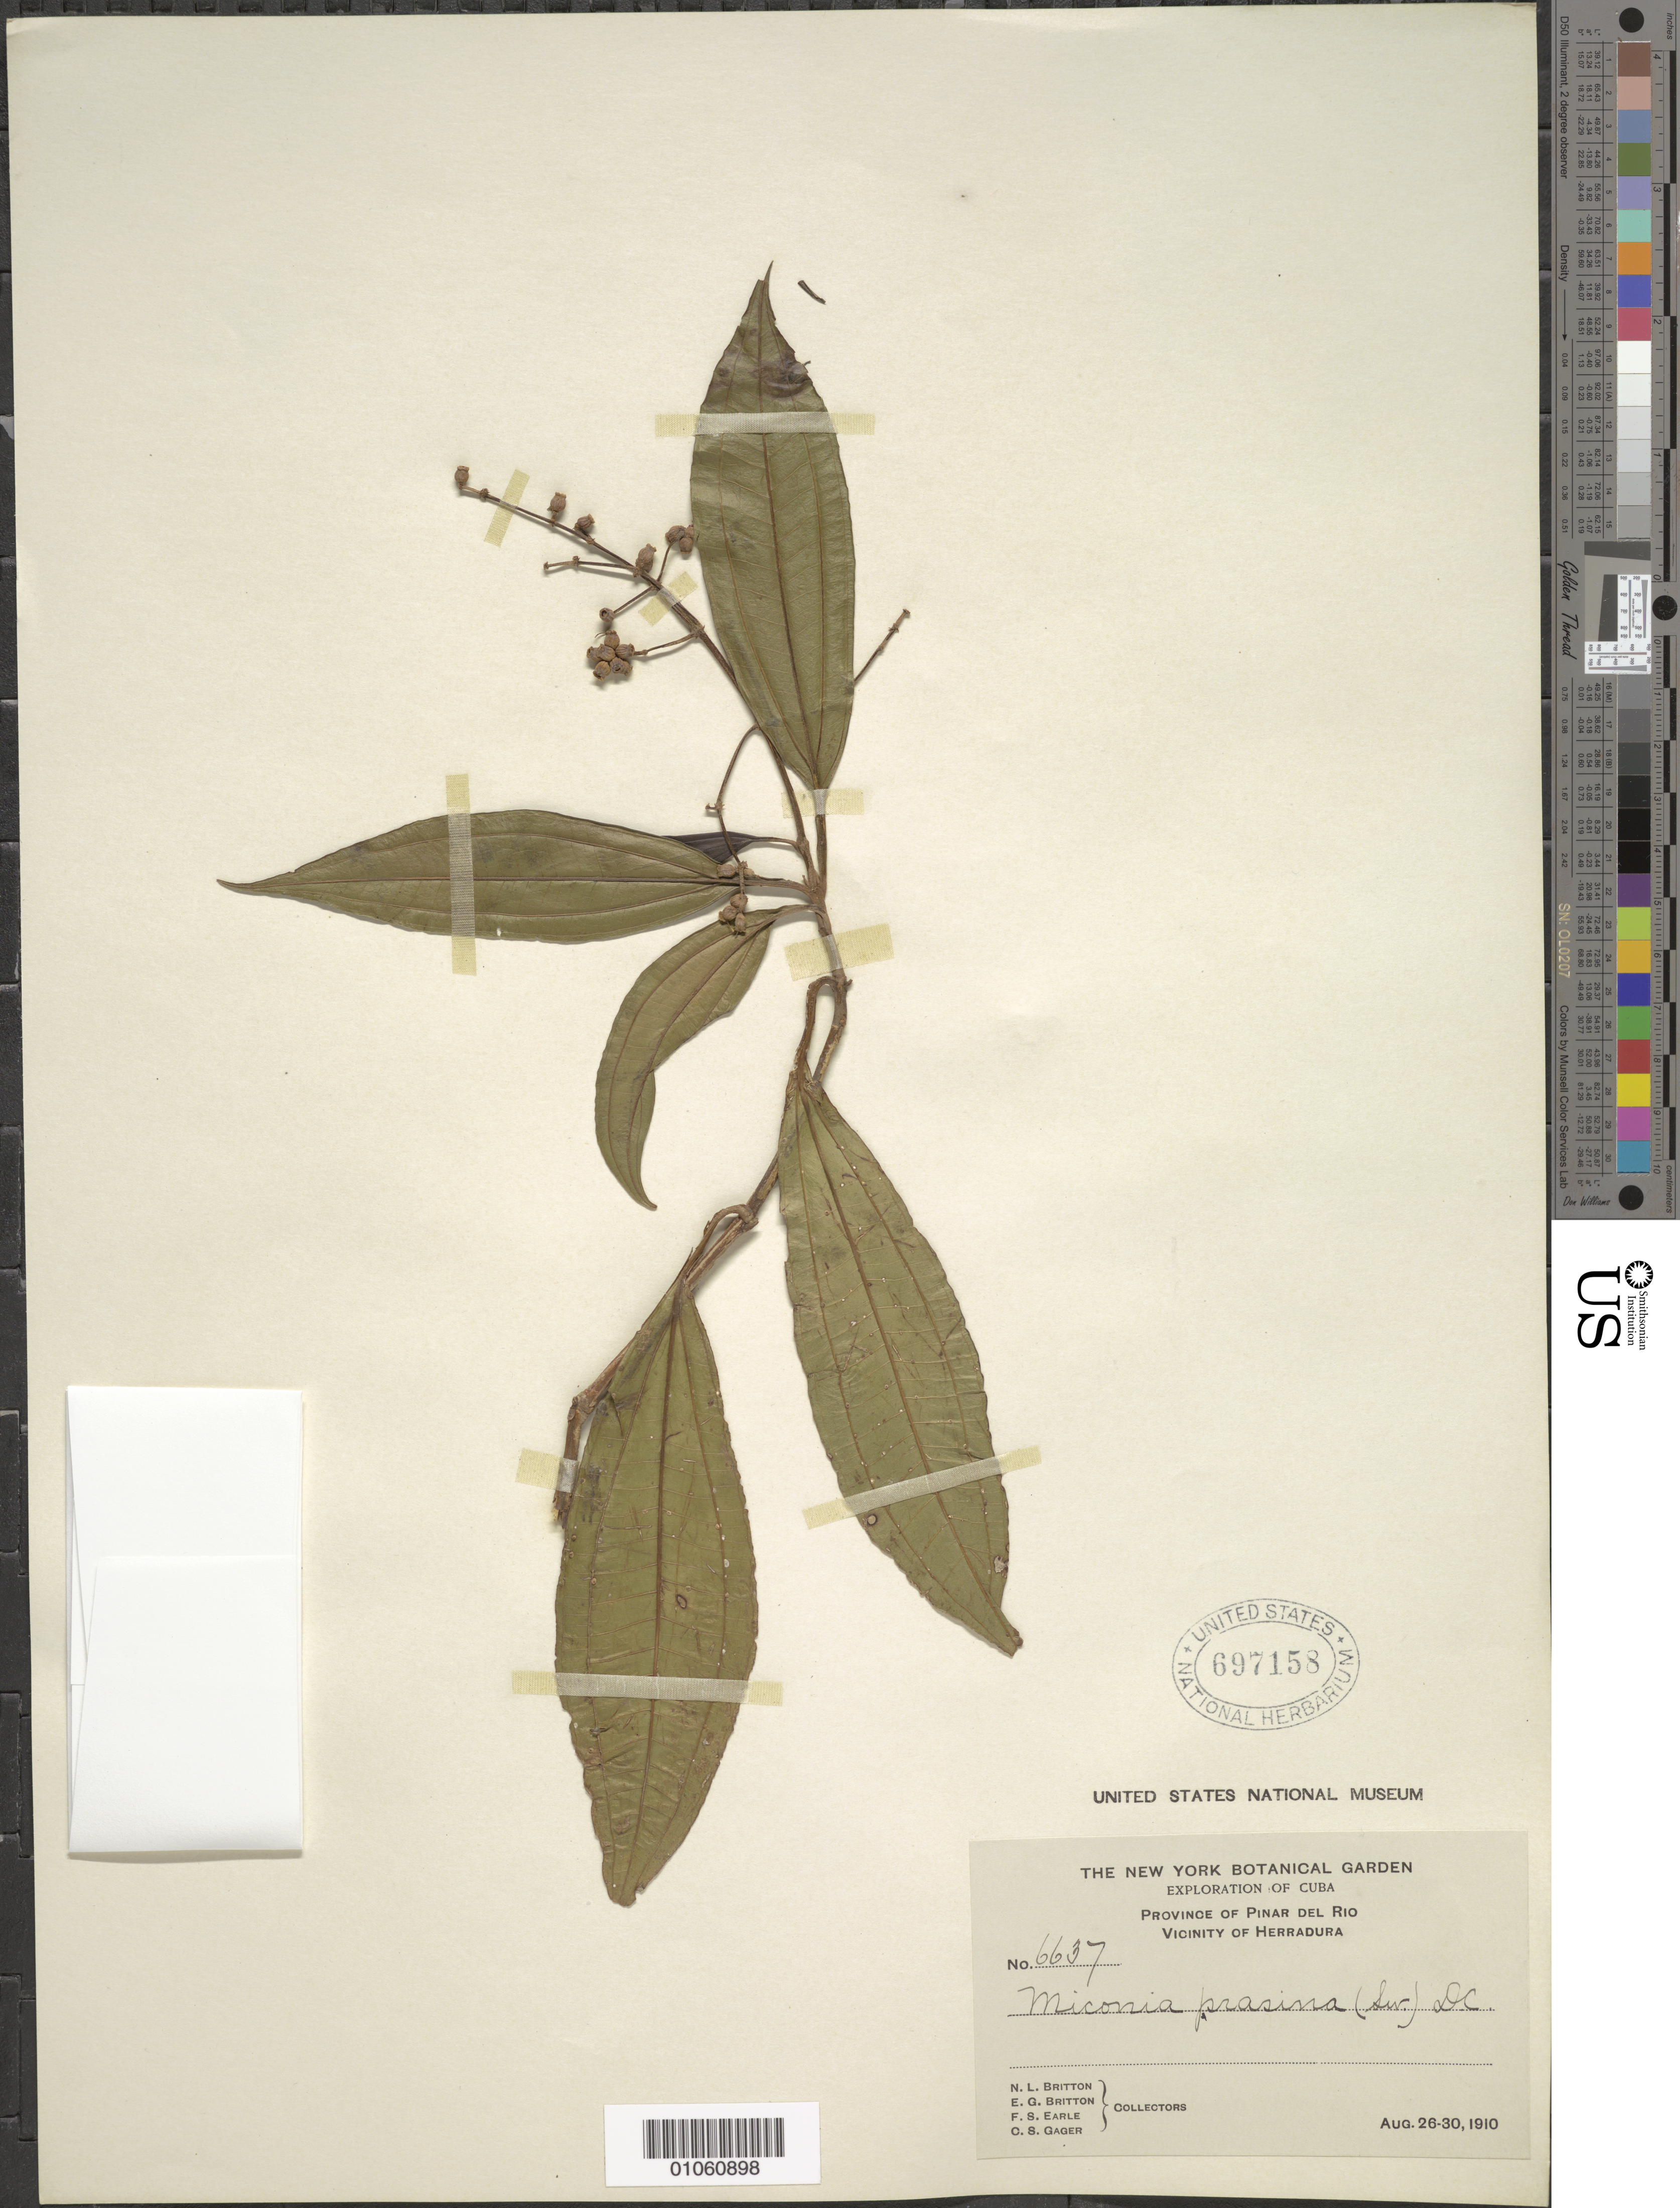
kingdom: Plantae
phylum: Tracheophyta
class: Magnoliopsida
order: Myrtales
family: Melastomataceae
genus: Miconia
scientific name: Miconia prasina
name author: (Sw.) DC.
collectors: N. Britton, E. G. Britton, F. S. Earle & C. Gager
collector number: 6637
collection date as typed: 26 Aug 1910 to 30 Aug 1910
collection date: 1910-08-26/1910-08-30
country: Cuba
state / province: Pinar del Rio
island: Cuba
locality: Herradura vicinity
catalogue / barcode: US 697158